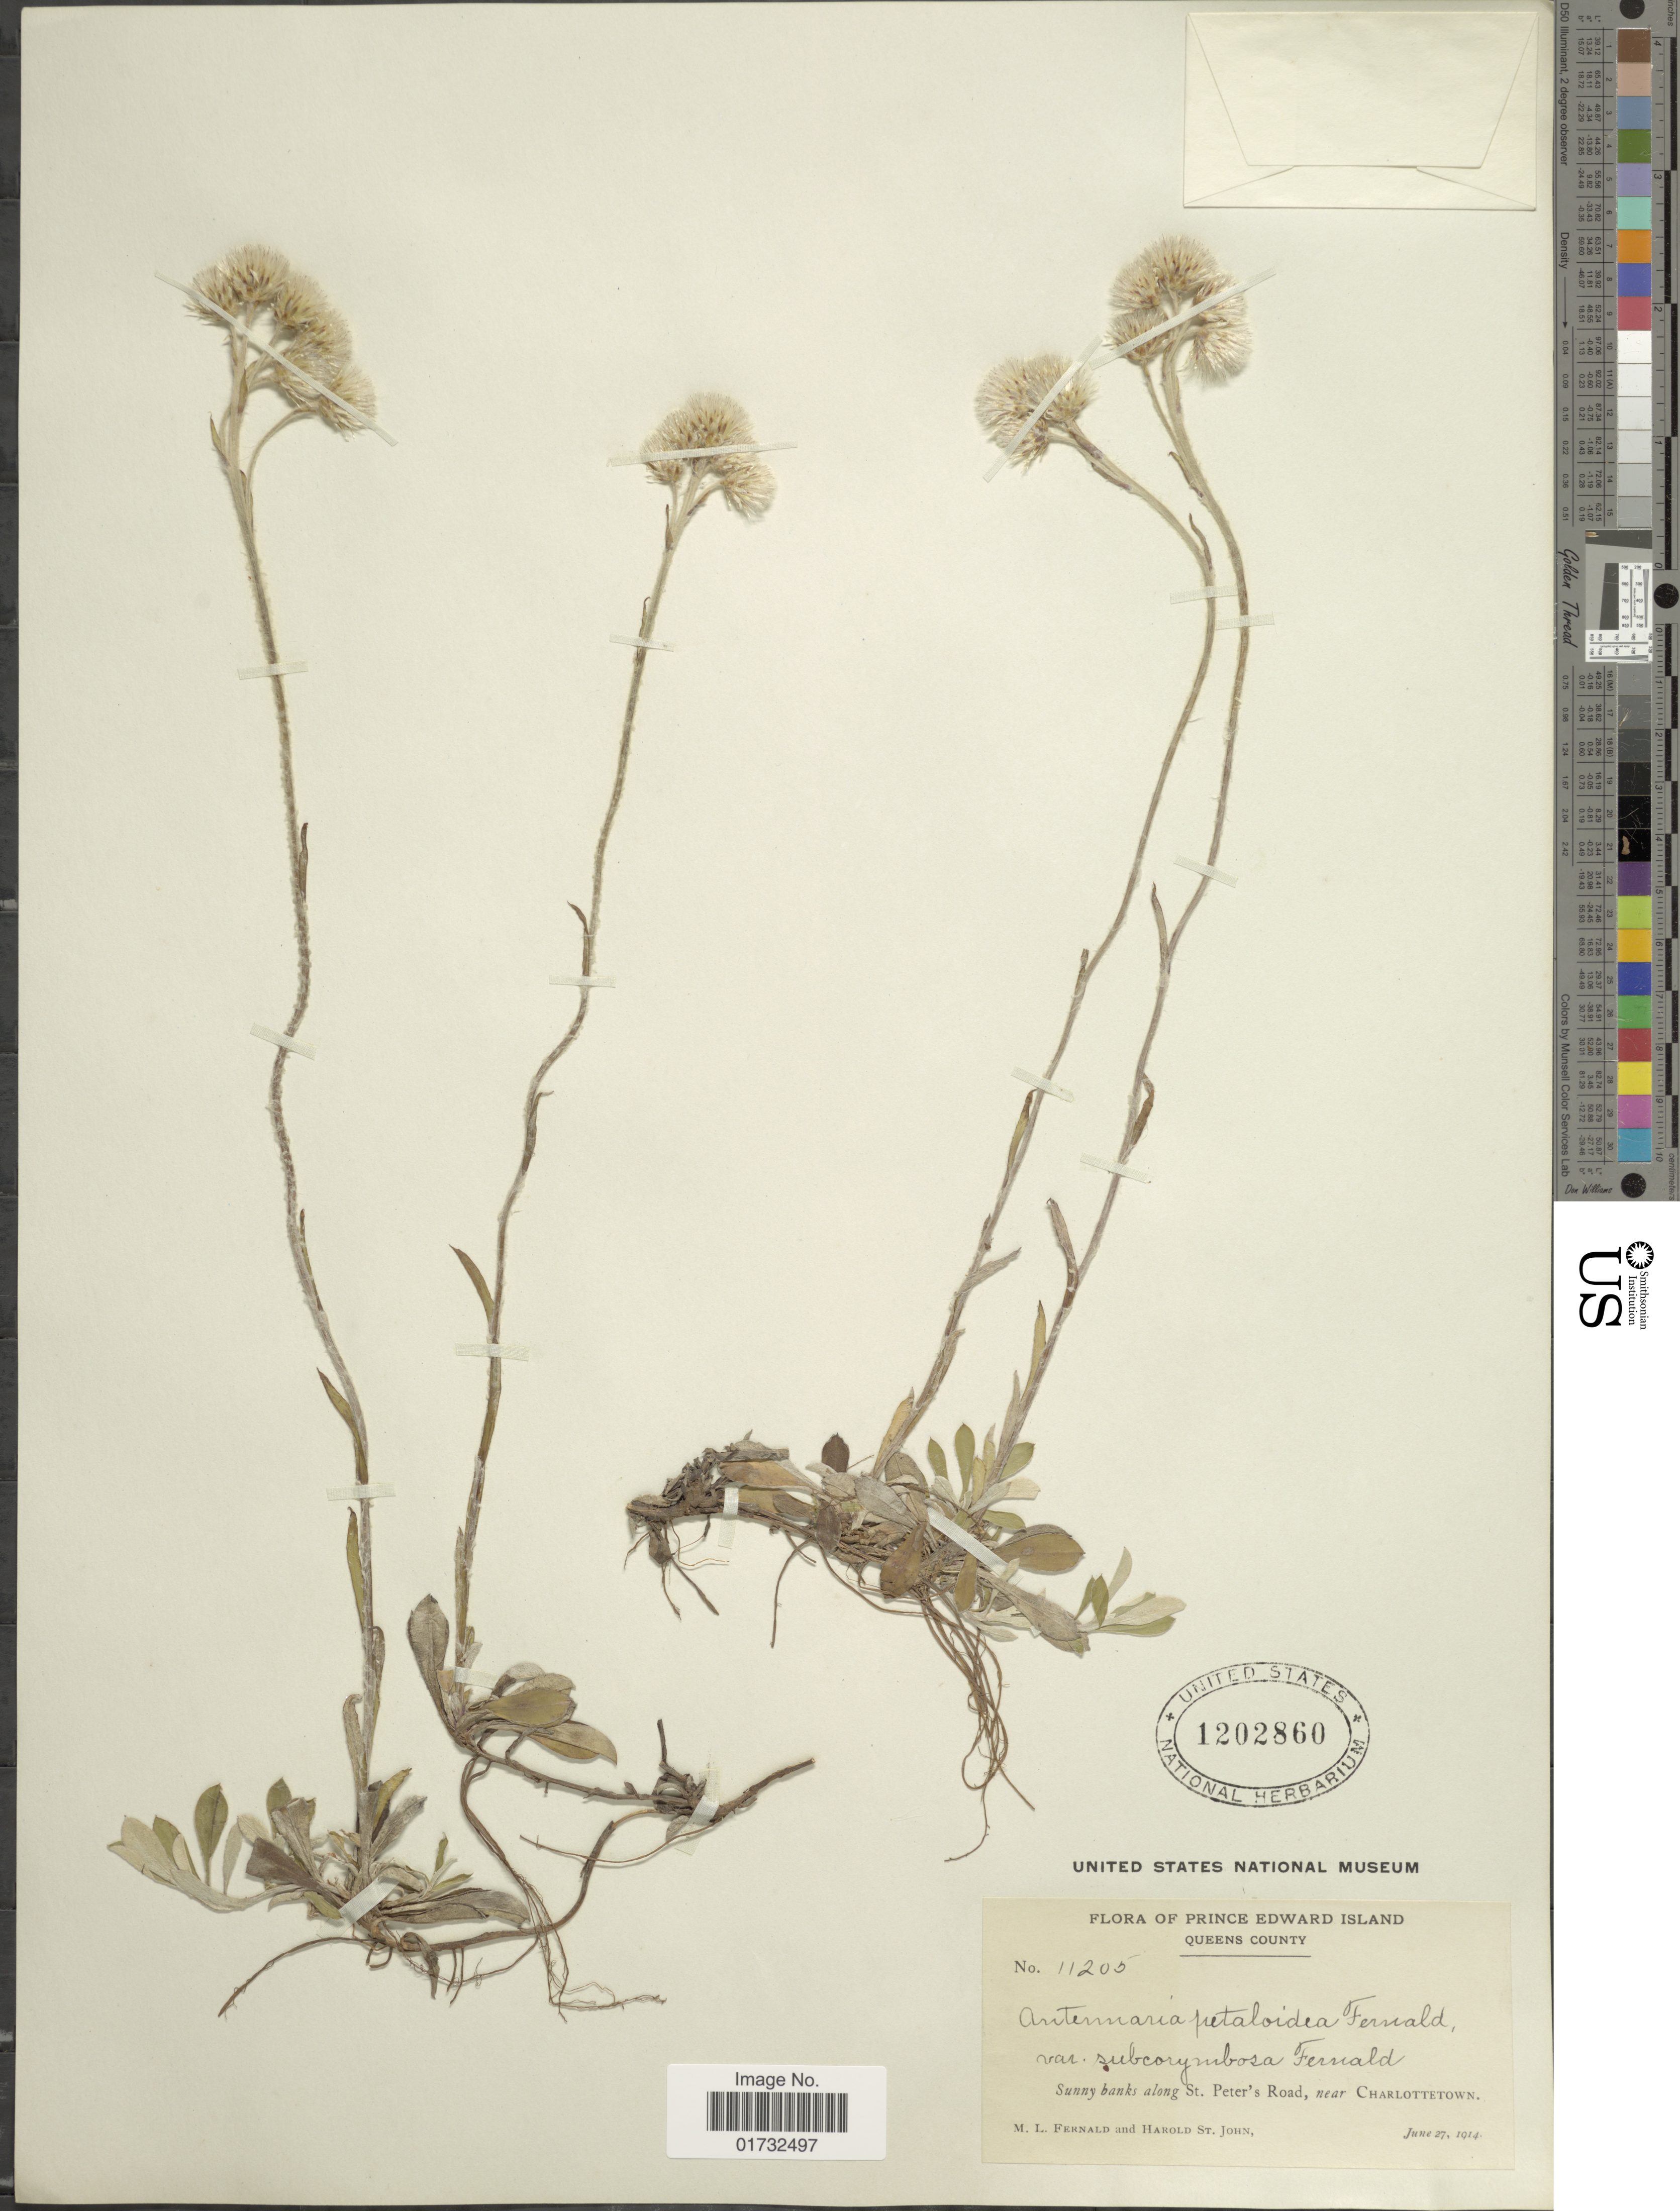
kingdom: Plantae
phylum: Tracheophyta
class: Magnoliopsida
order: Asterales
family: Asteraceae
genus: Antennaria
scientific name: Antennaria petaloidea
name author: (Fernald) Fernald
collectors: M. L. Fernald & H. St. John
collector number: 11205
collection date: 1914-06-27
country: Canada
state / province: Prince Edward Island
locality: Queens County. along St. Peter's Road, near Charlottetown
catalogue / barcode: US 1202860